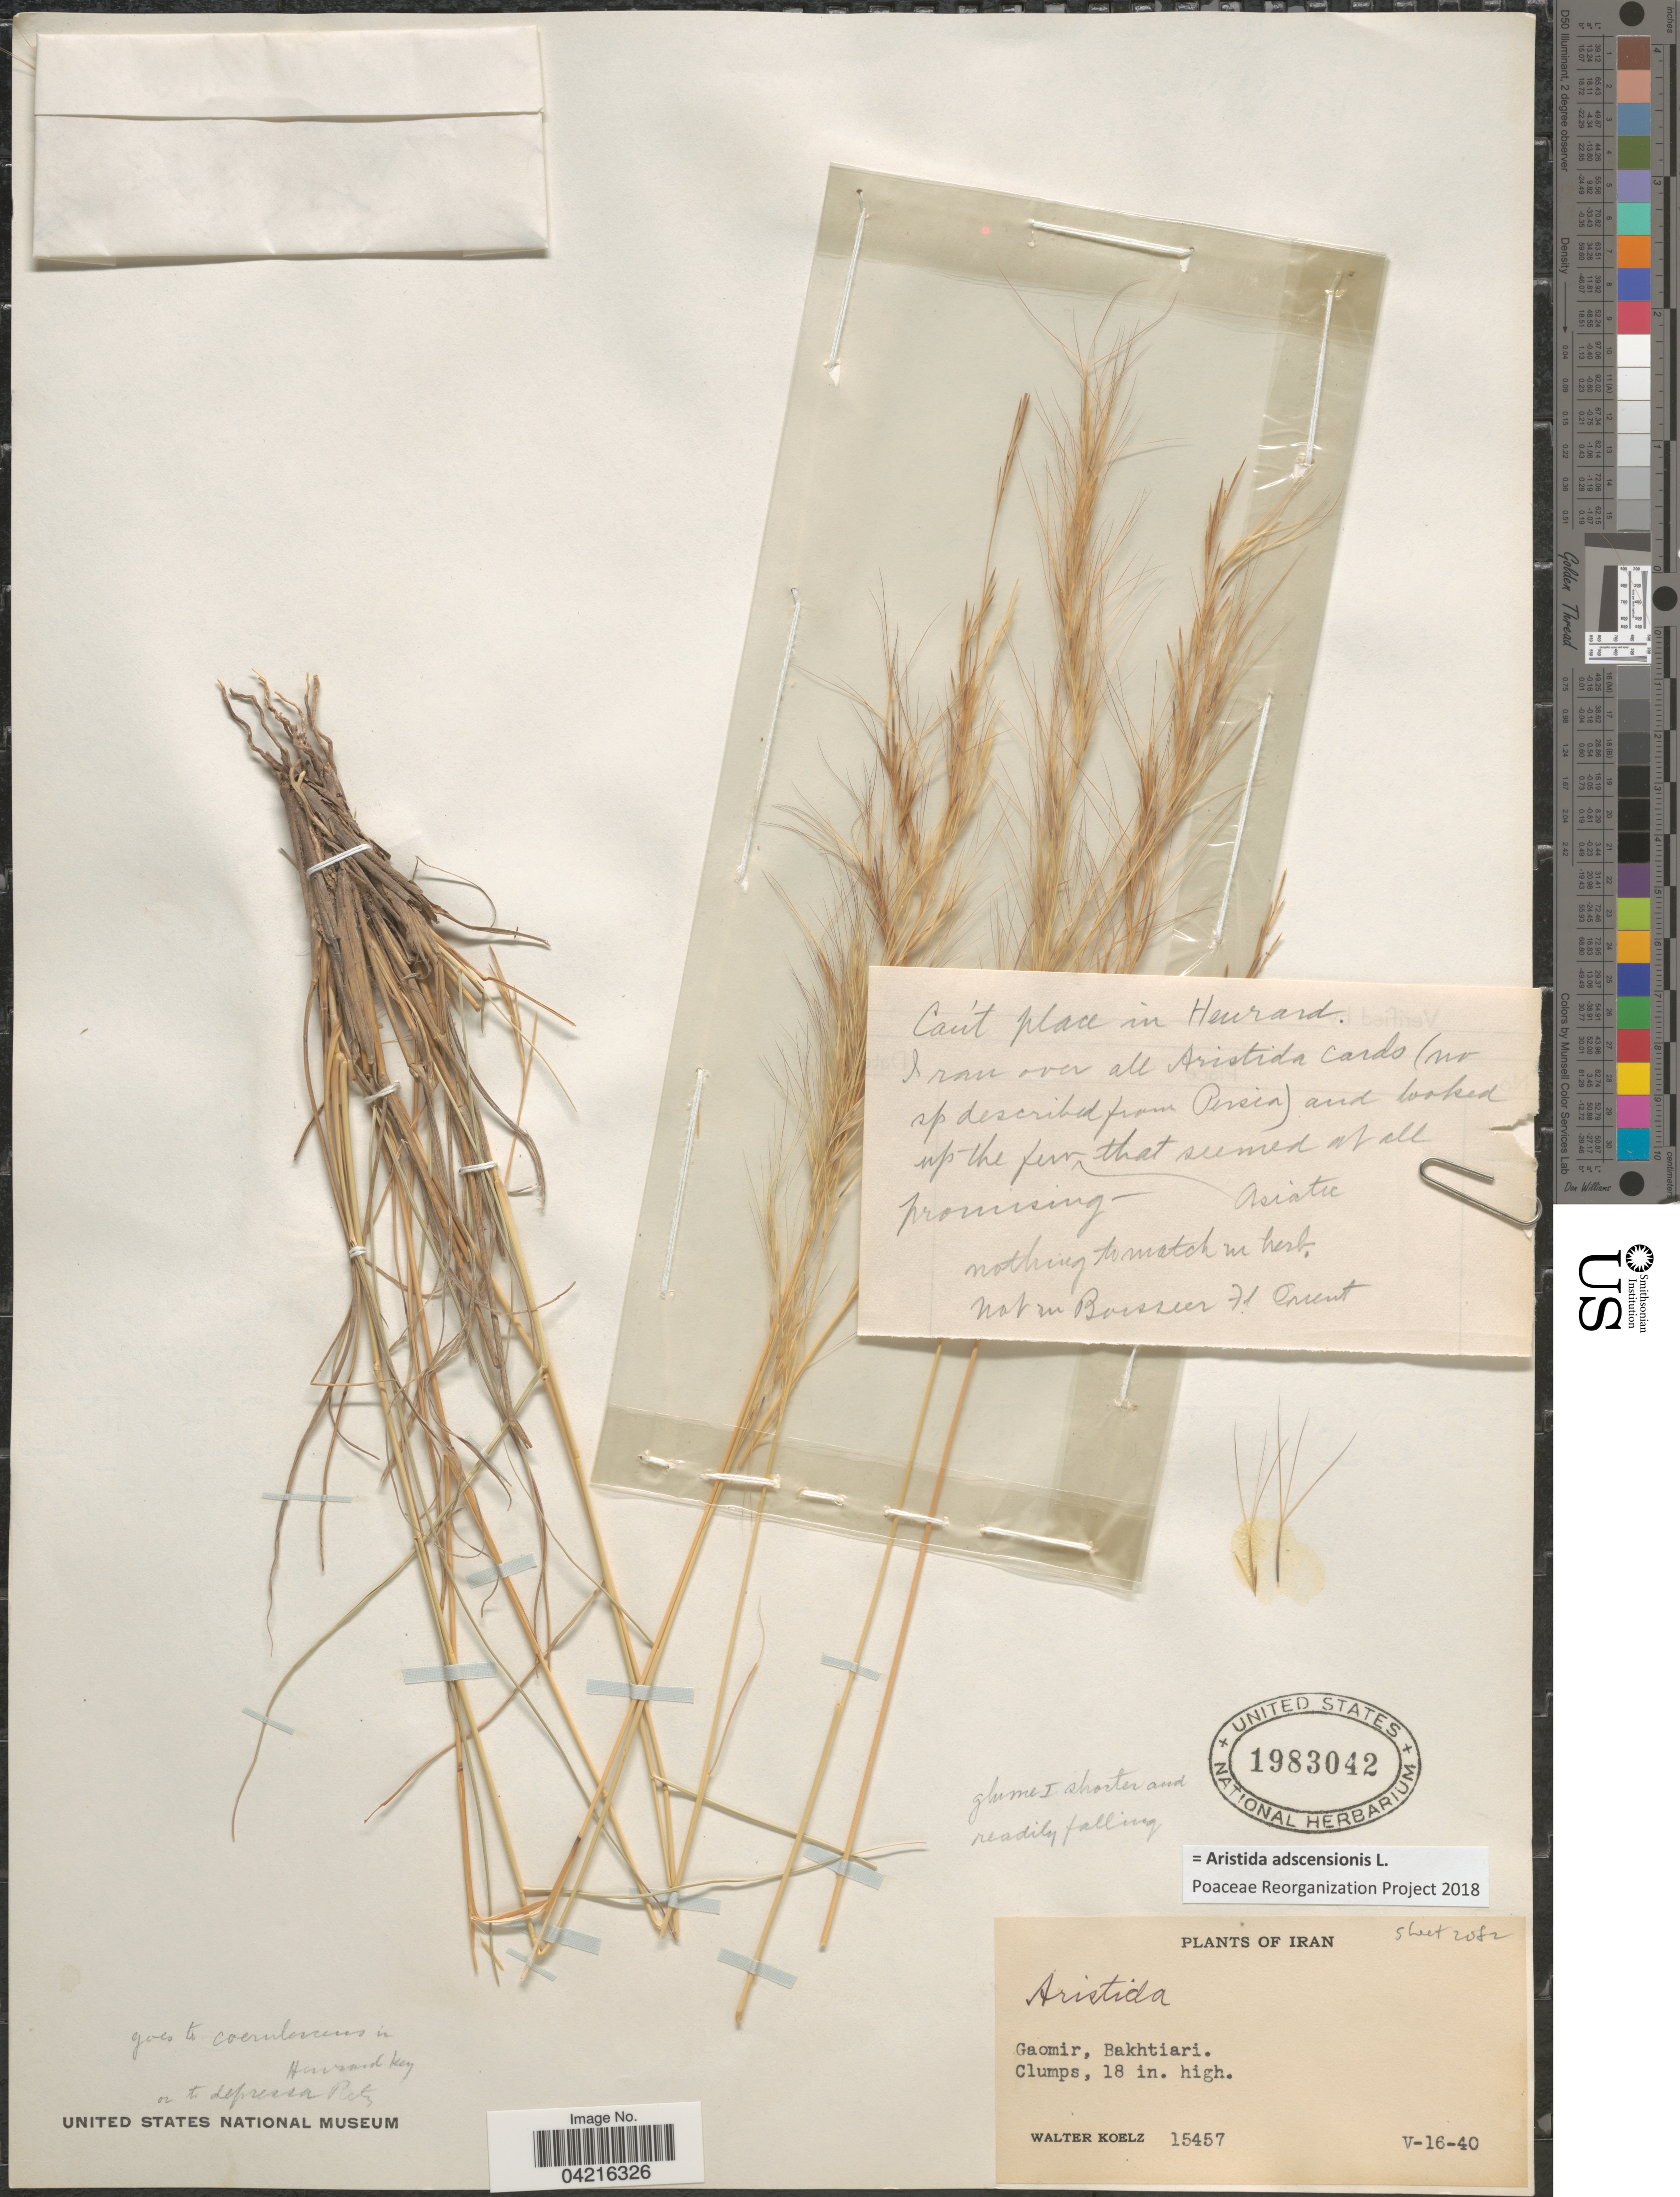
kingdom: Plantae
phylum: Tracheophyta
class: Liliopsida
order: Poales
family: Poaceae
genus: Aristida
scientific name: Aristida adscensionis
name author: L.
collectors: W. N. Koelz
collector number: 15457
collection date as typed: Transcribed d/m/y: 16/5/40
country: Iran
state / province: Chahar Mahaal and Bakhtiari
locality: Gaomir, Bakhtiari.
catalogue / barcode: US 1983042